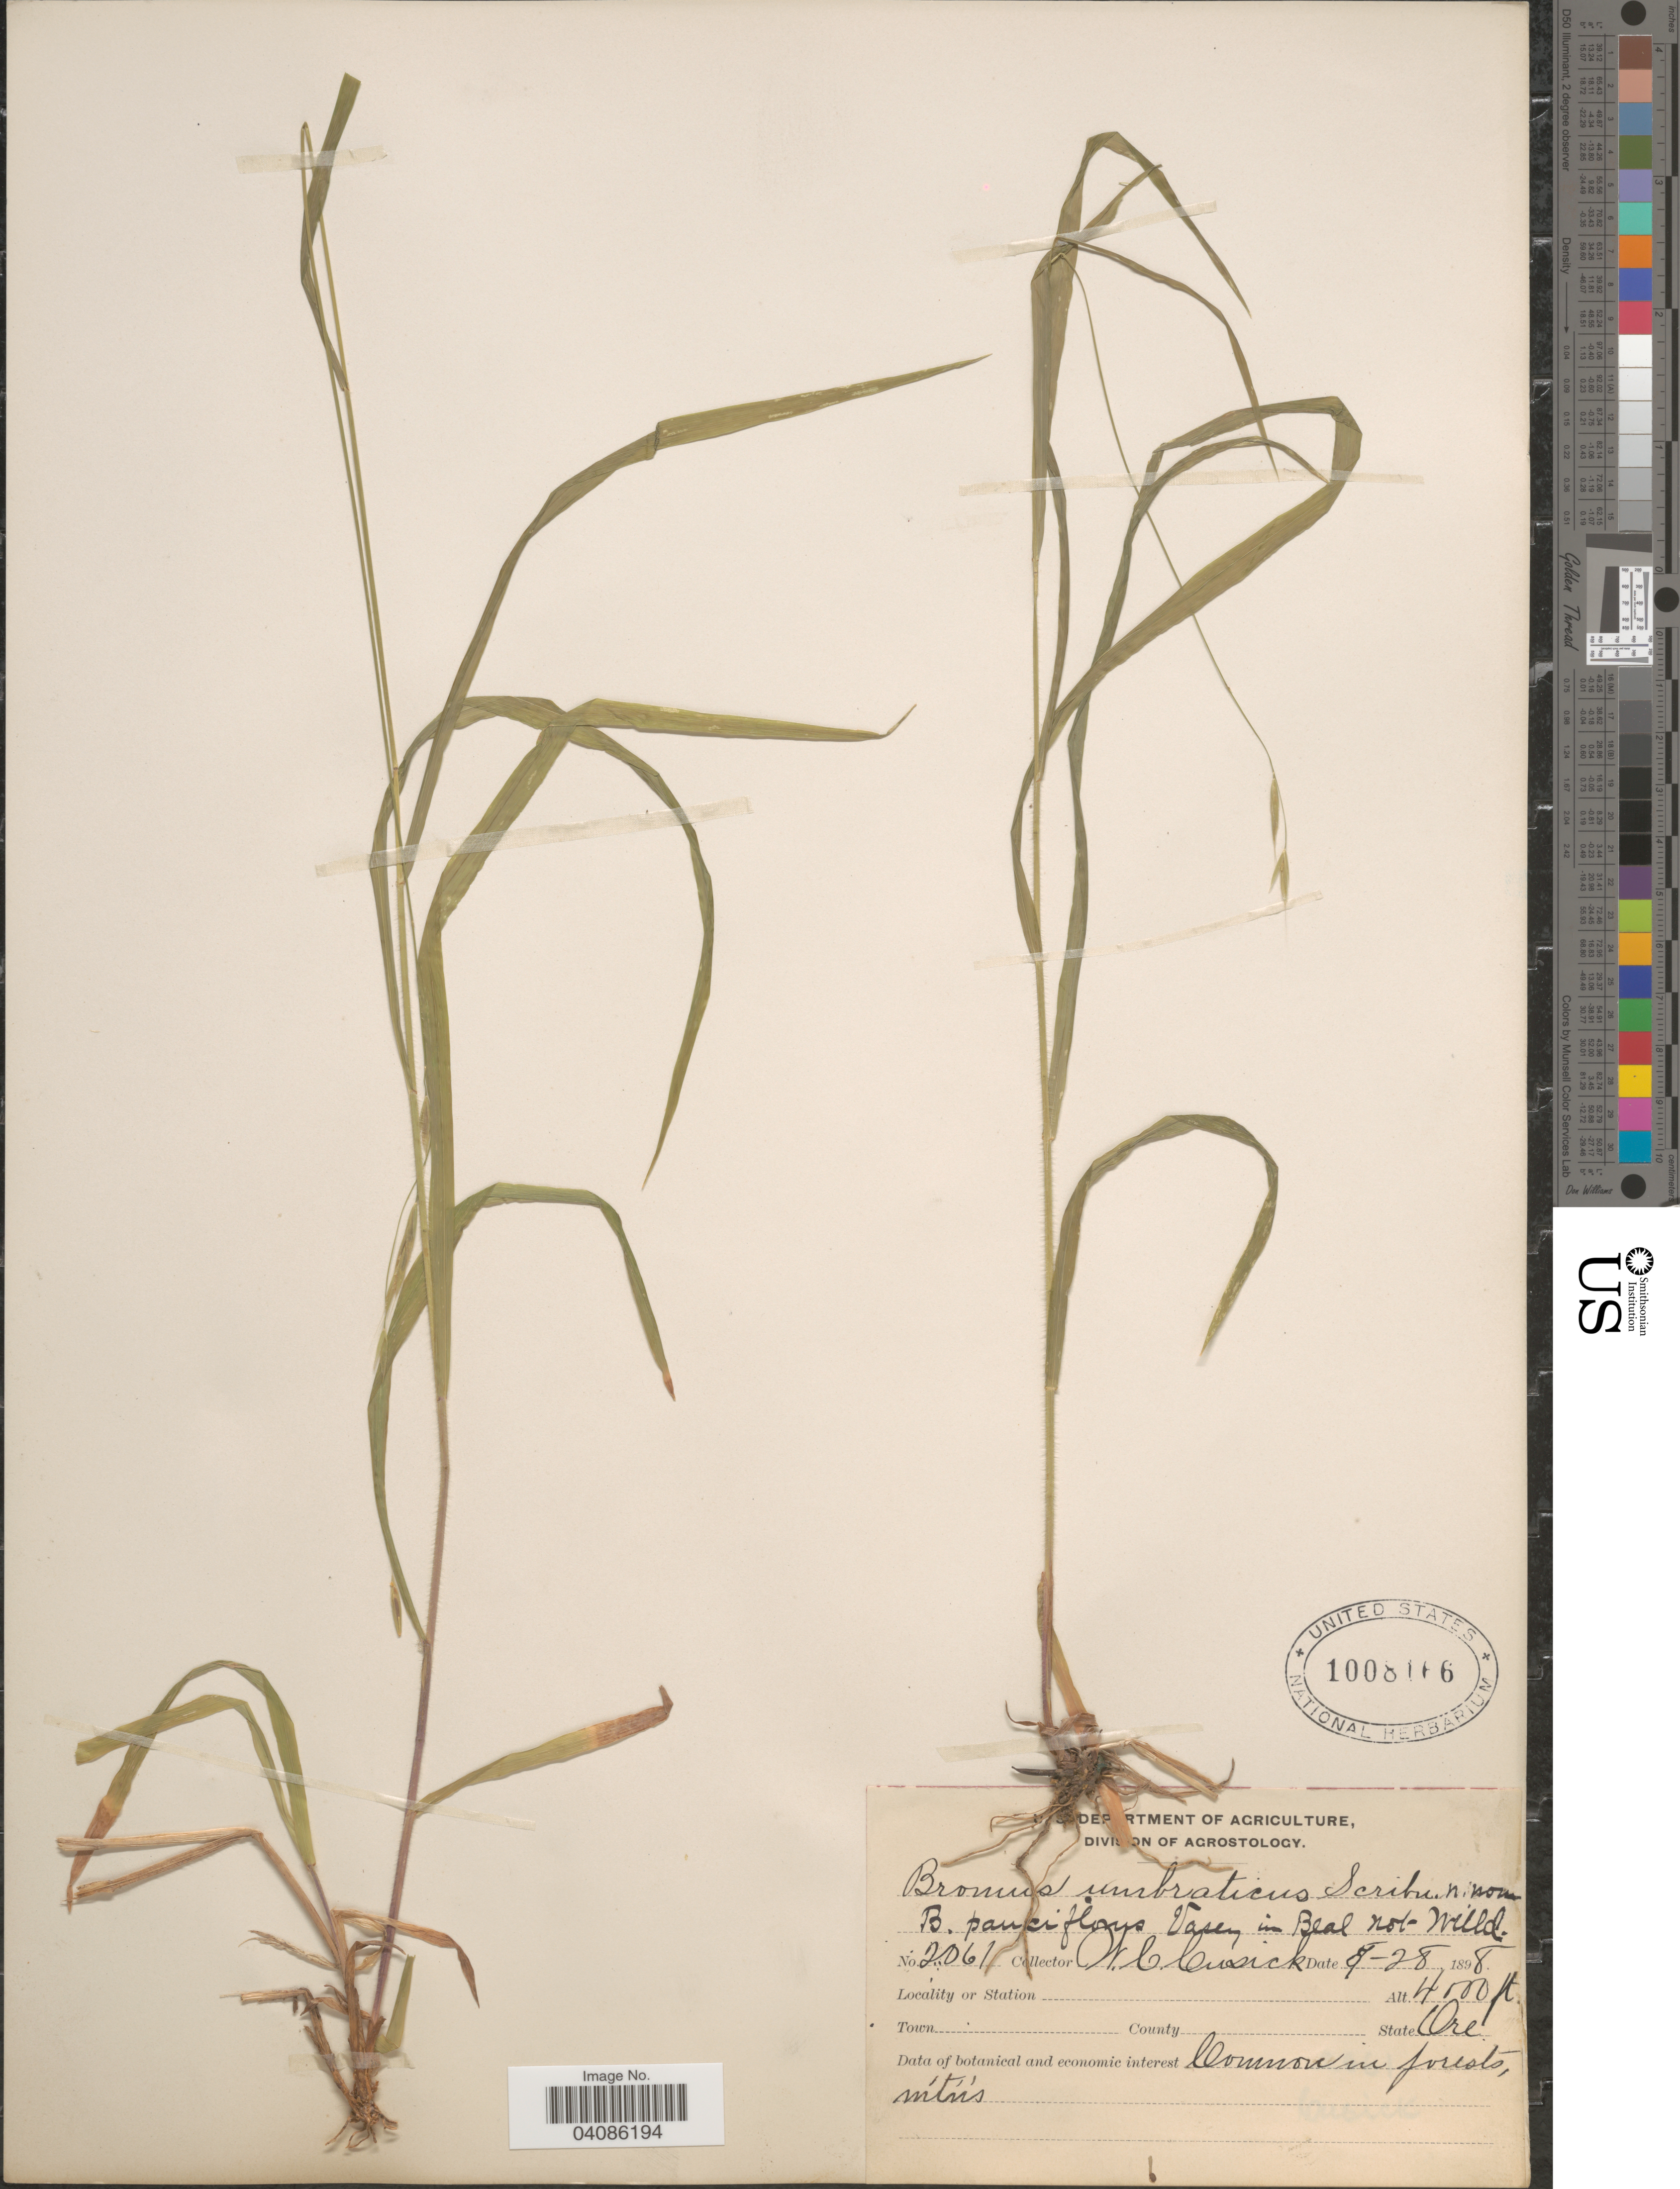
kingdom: Plantae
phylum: Tracheophyta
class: Liliopsida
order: Poales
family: Poaceae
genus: Bromus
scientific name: Bromus texensis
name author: (Shear) Hitchc.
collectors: W. C. Cusick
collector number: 2061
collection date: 1898-08-28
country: United States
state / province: Oregon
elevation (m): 1219